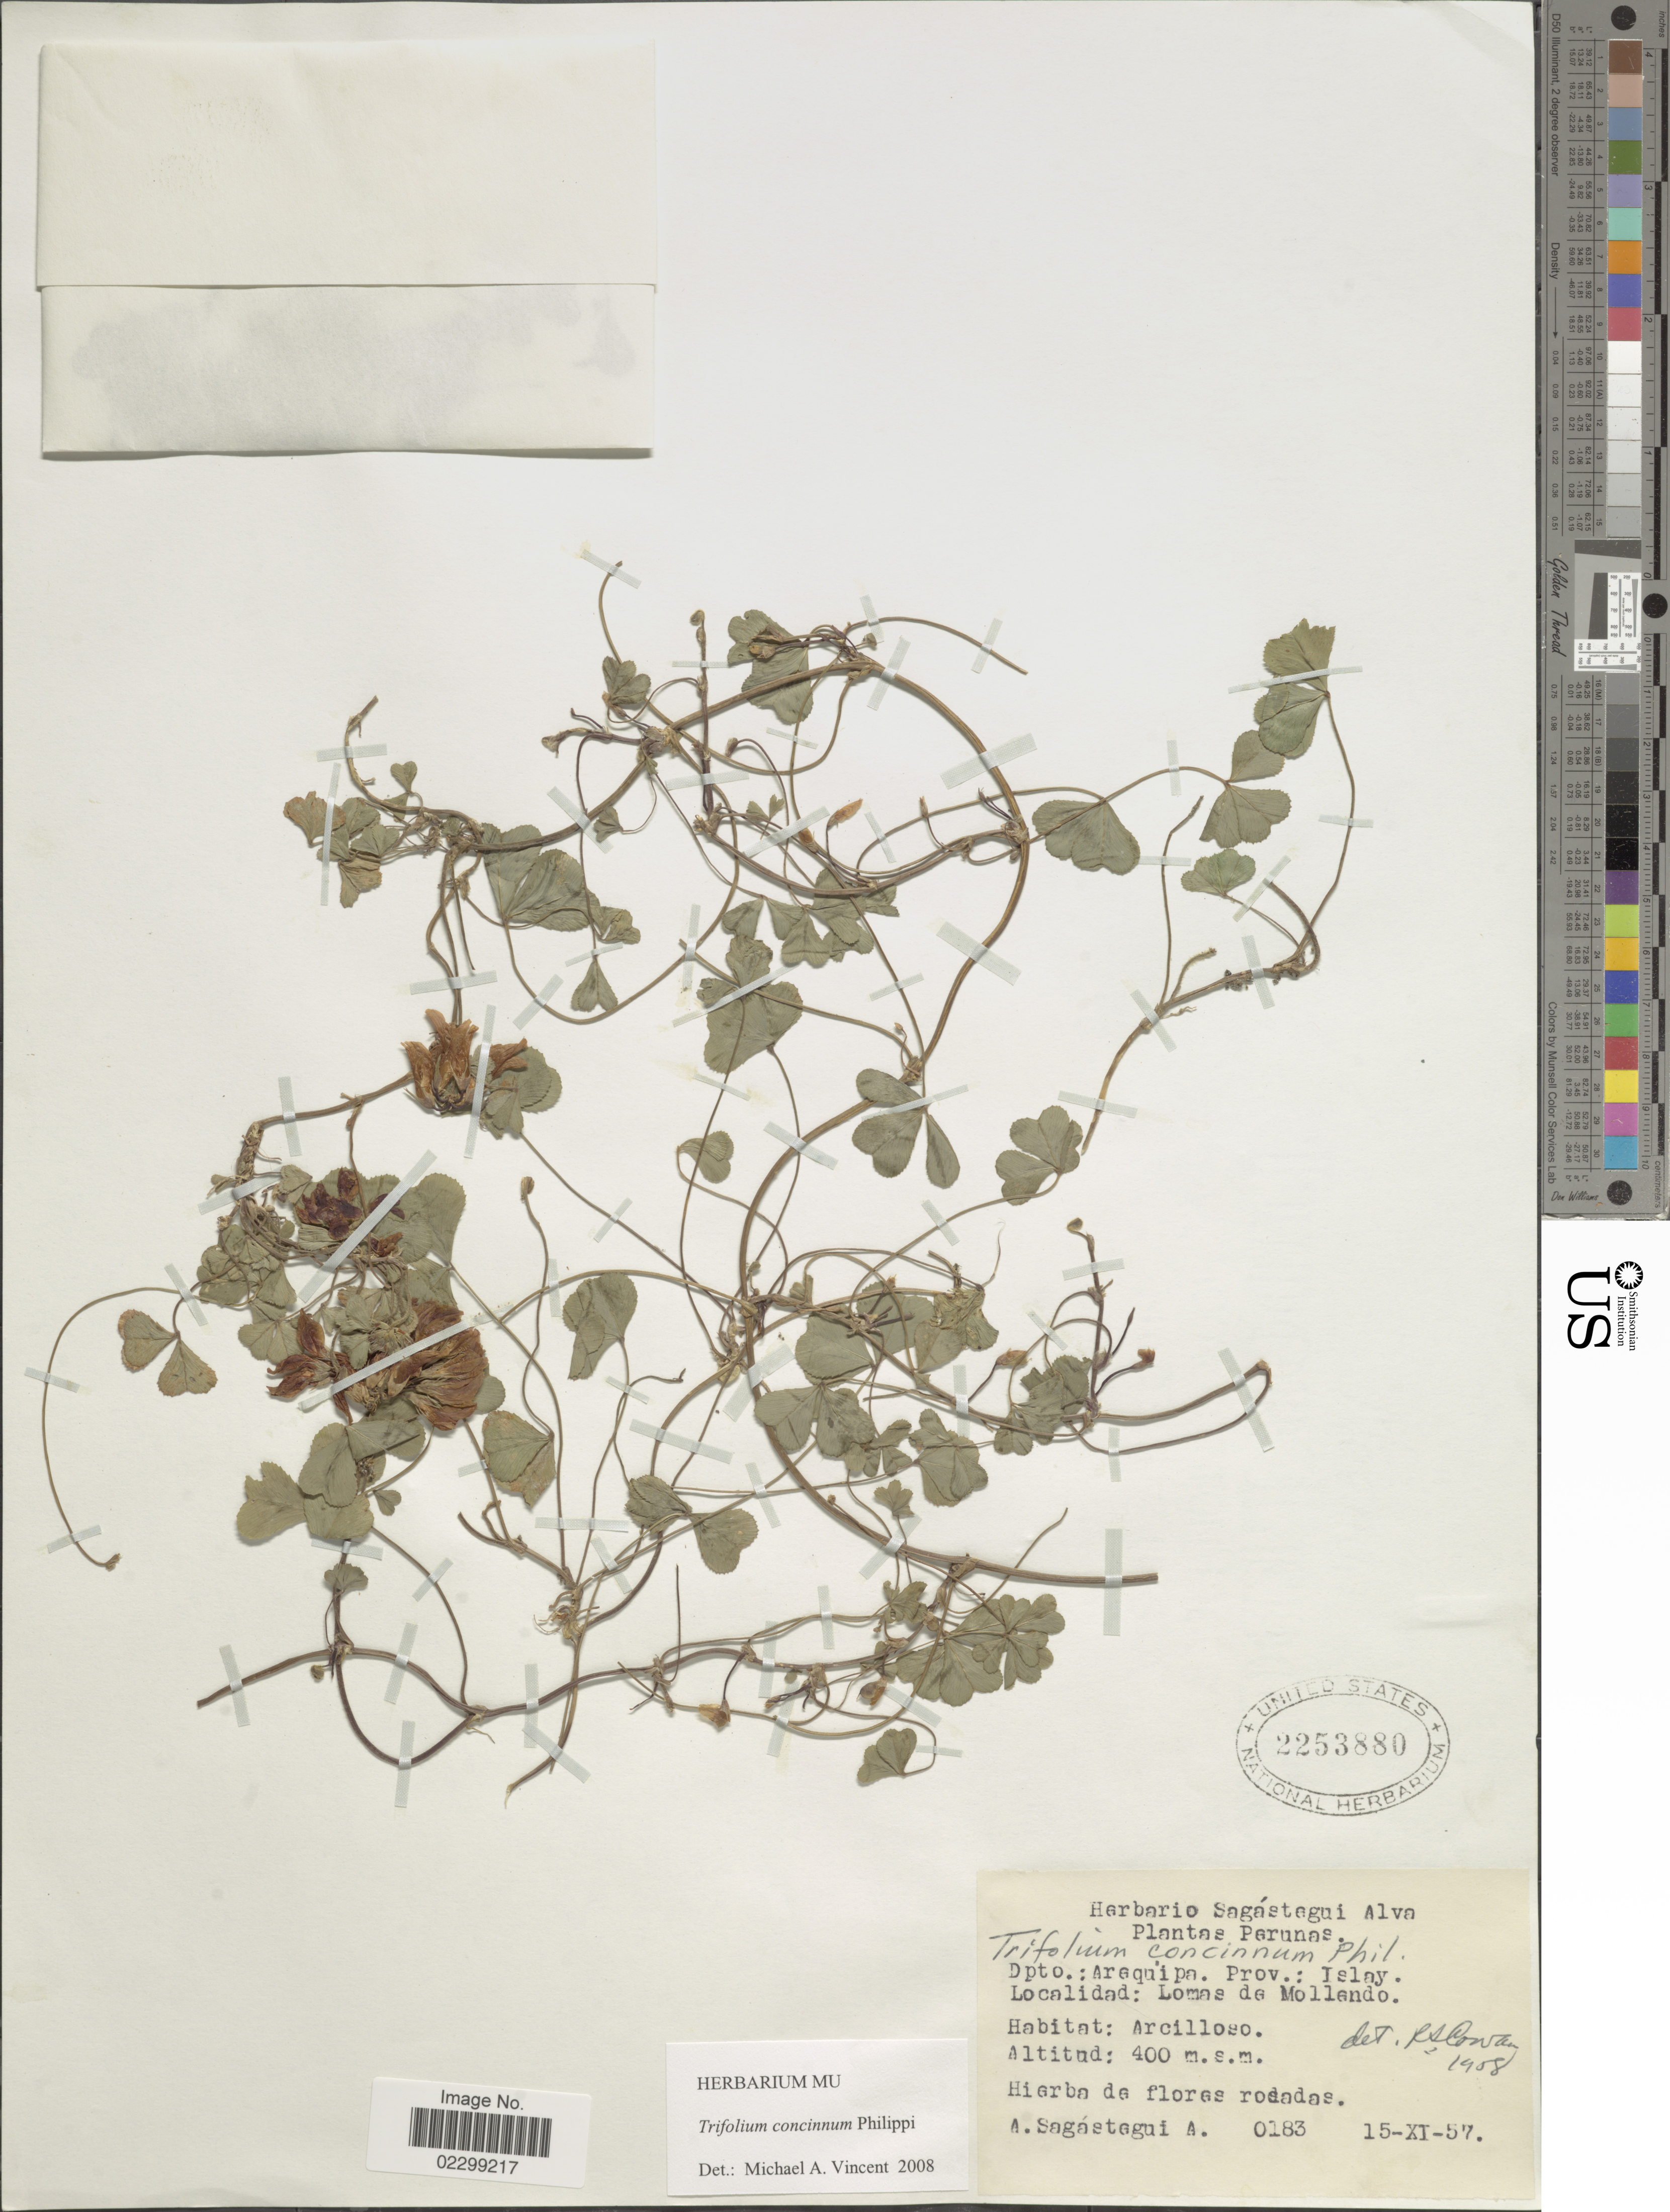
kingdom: Plantae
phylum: Tracheophyta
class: Magnoliopsida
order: Fabales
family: Fabaceae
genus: Trifolium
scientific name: Trifolium concinnum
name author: Phil.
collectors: A. Sagástegui A.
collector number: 0183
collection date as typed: Transcribed d/m/y: 15/11/57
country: Peru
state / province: Arequipa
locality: Prov.: Islay, Lomas de Mollendo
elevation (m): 400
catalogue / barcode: US 2253880